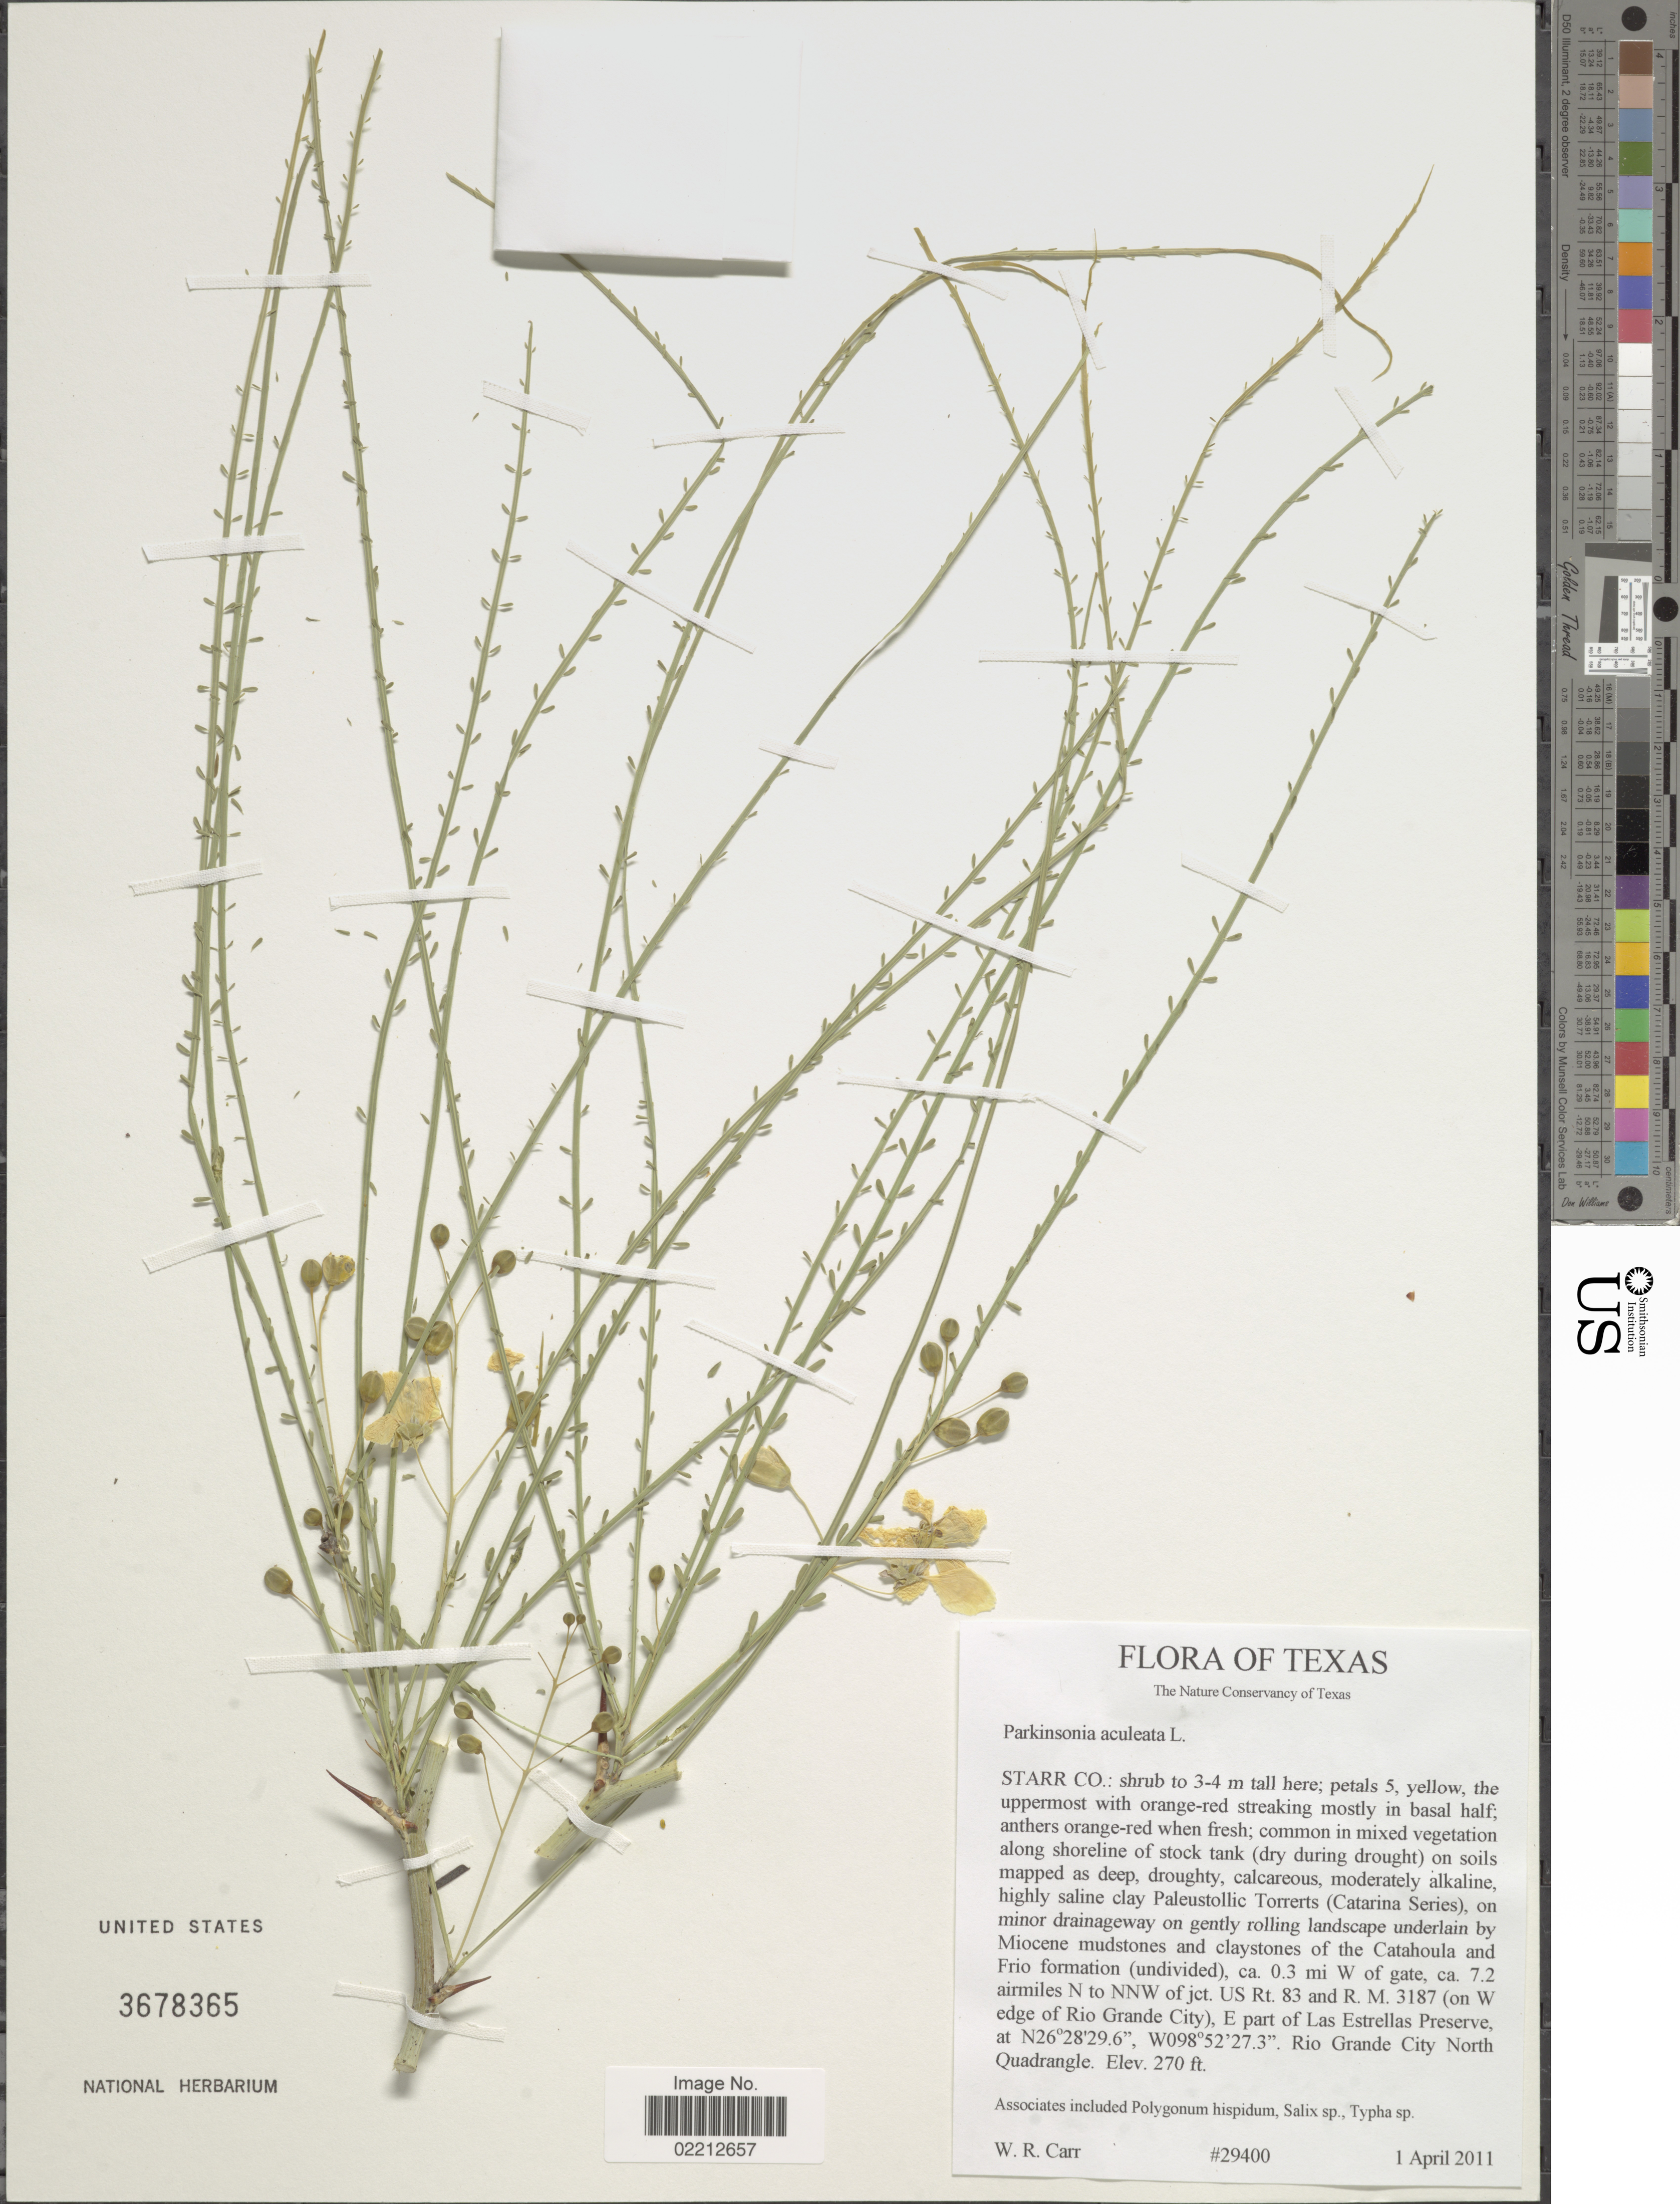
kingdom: Plantae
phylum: Tracheophyta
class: Magnoliopsida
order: Fabales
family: Fabaceae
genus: Parkinsonia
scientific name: Parkinsonia aculeata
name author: L.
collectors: W. Carr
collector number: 29400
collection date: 2011-04-01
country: United States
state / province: Texas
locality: Starr Co.: ca. 0.3 mi W of gatem ca. 7.2 airmiles N to NNW of jct. US Rt. 83 and R.M. 3187 (on W edge of Rio Grande City), E part of Las Estrellas Preserve, Rio Grande City North Quadrangle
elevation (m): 82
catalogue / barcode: US 3678365